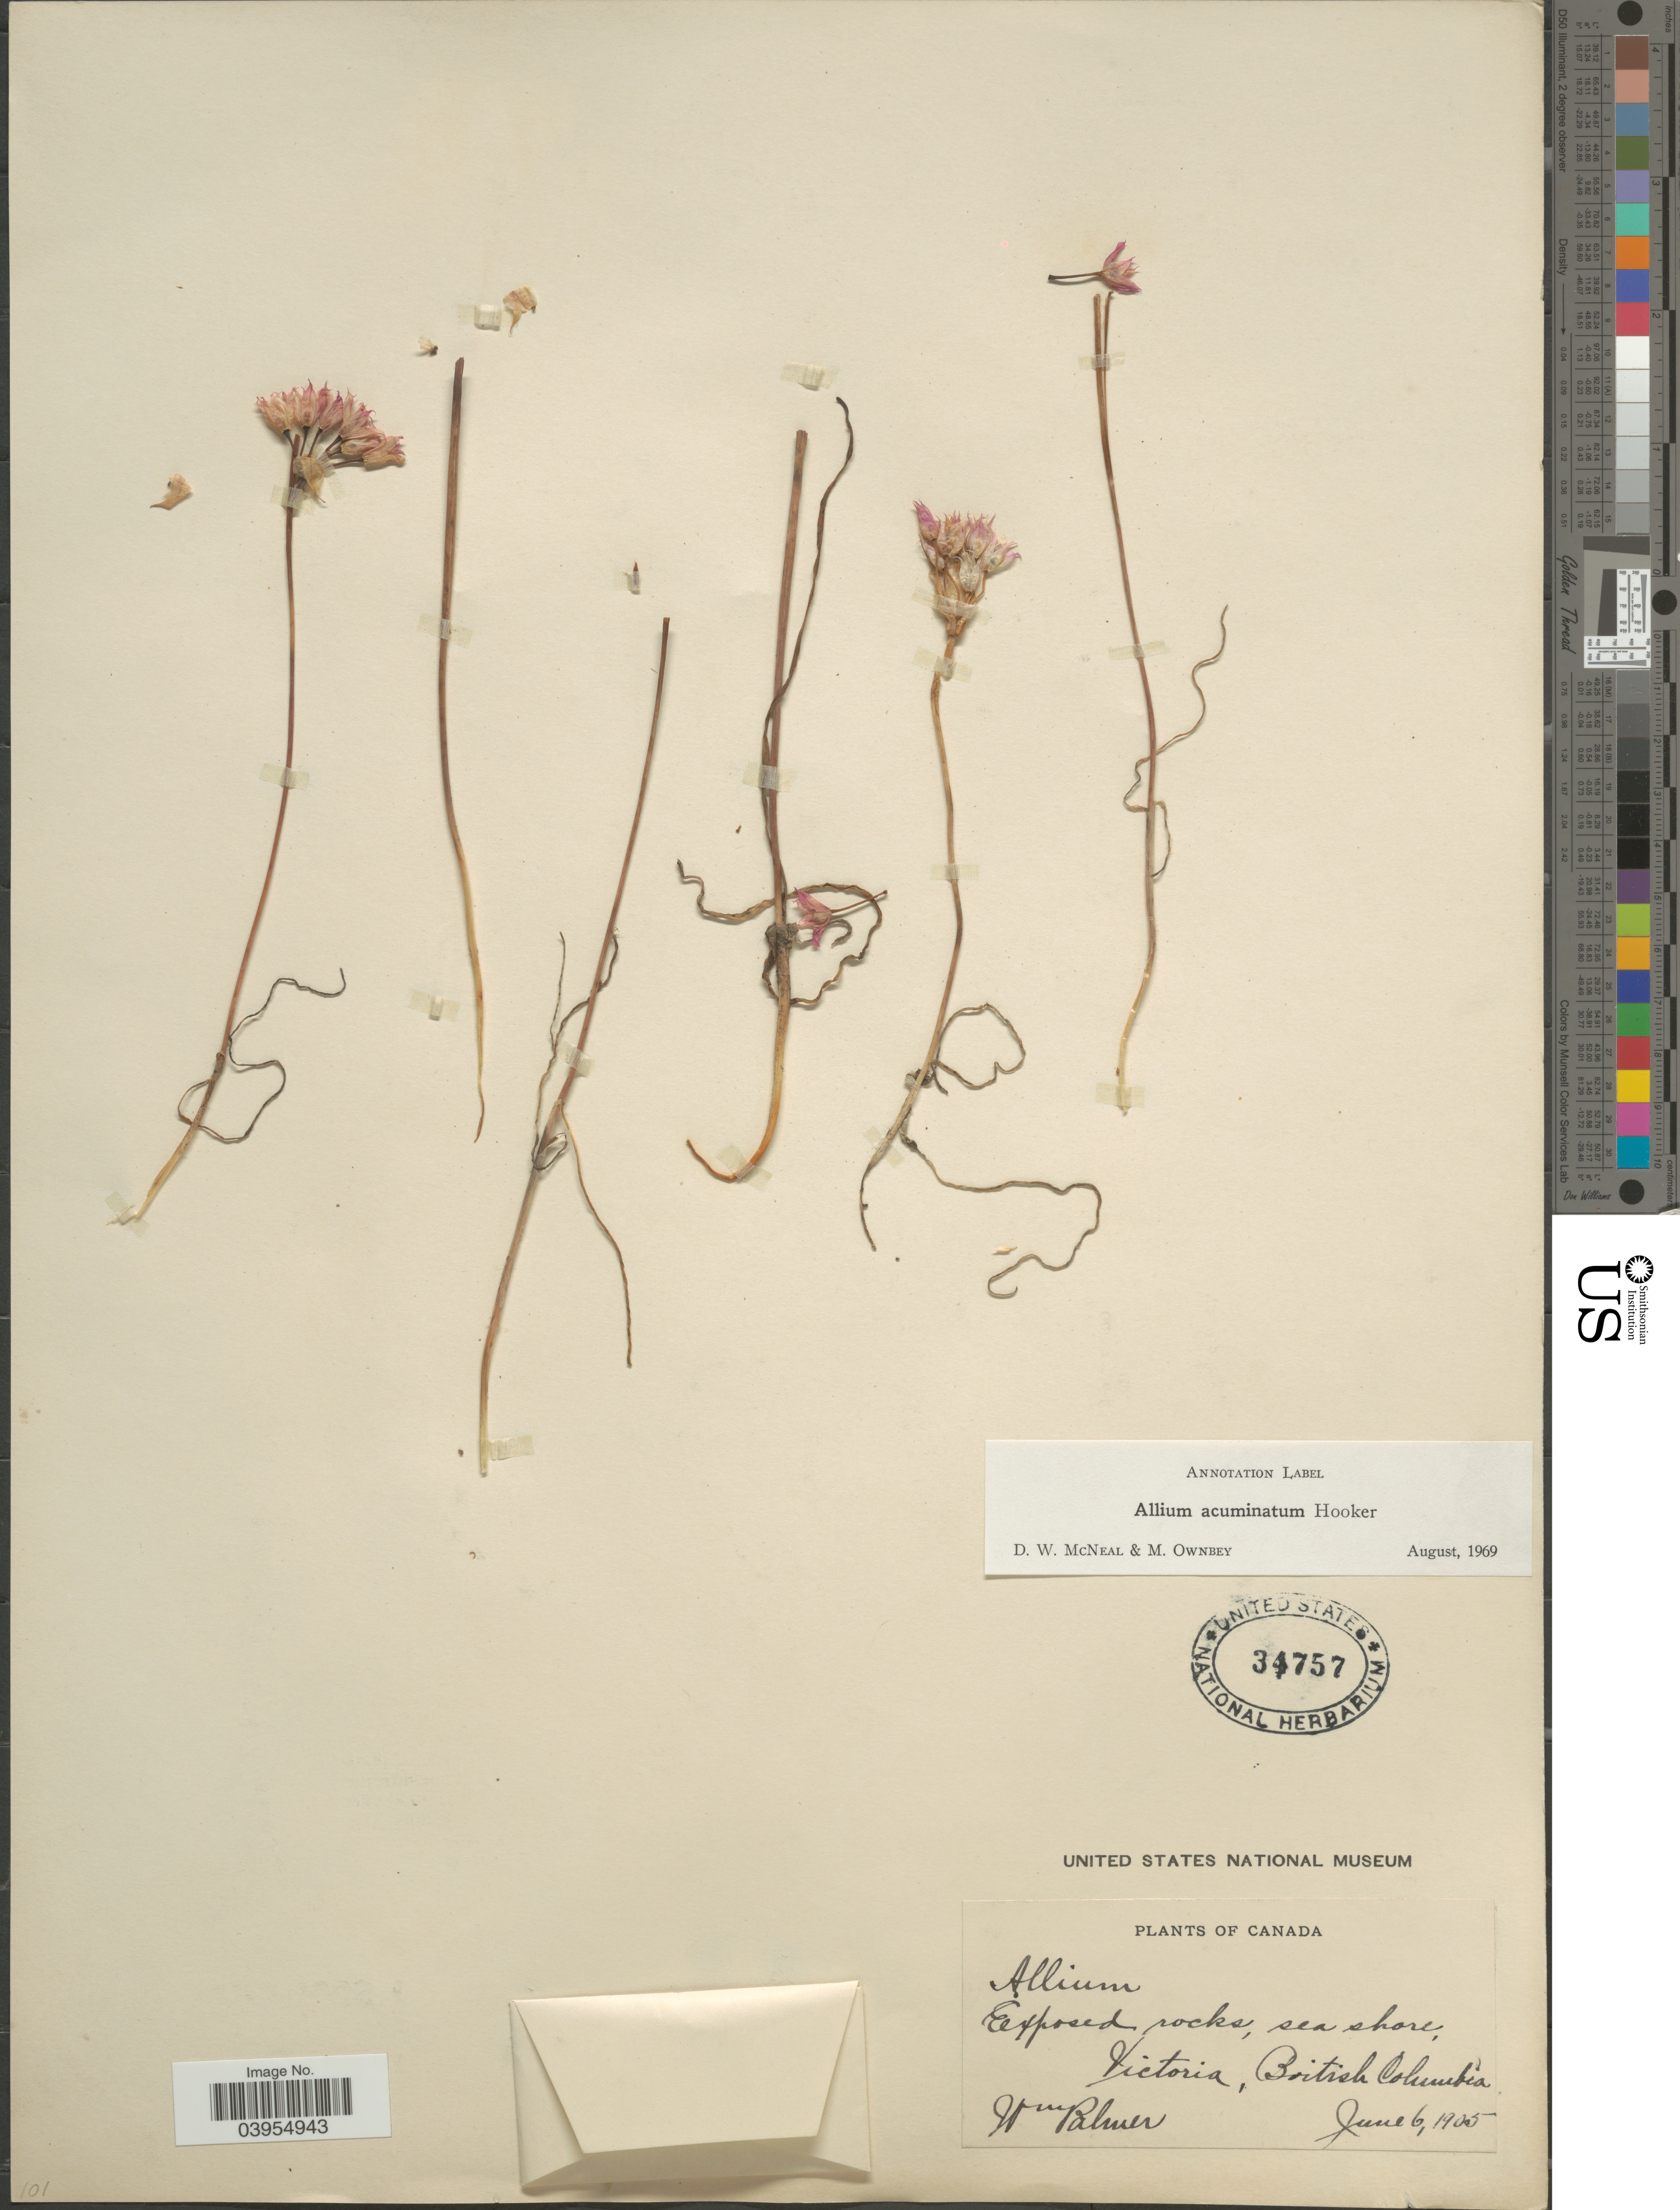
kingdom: Plantae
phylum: Tracheophyta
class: Liliopsida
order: Asparagales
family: Amaryllidaceae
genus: Allium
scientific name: Allium acuminatum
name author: Hook.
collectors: W. Palmer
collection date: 1905-06-06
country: Canada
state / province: British Columbia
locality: Exposed rocks, sea shore, Victoria.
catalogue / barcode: US 34757